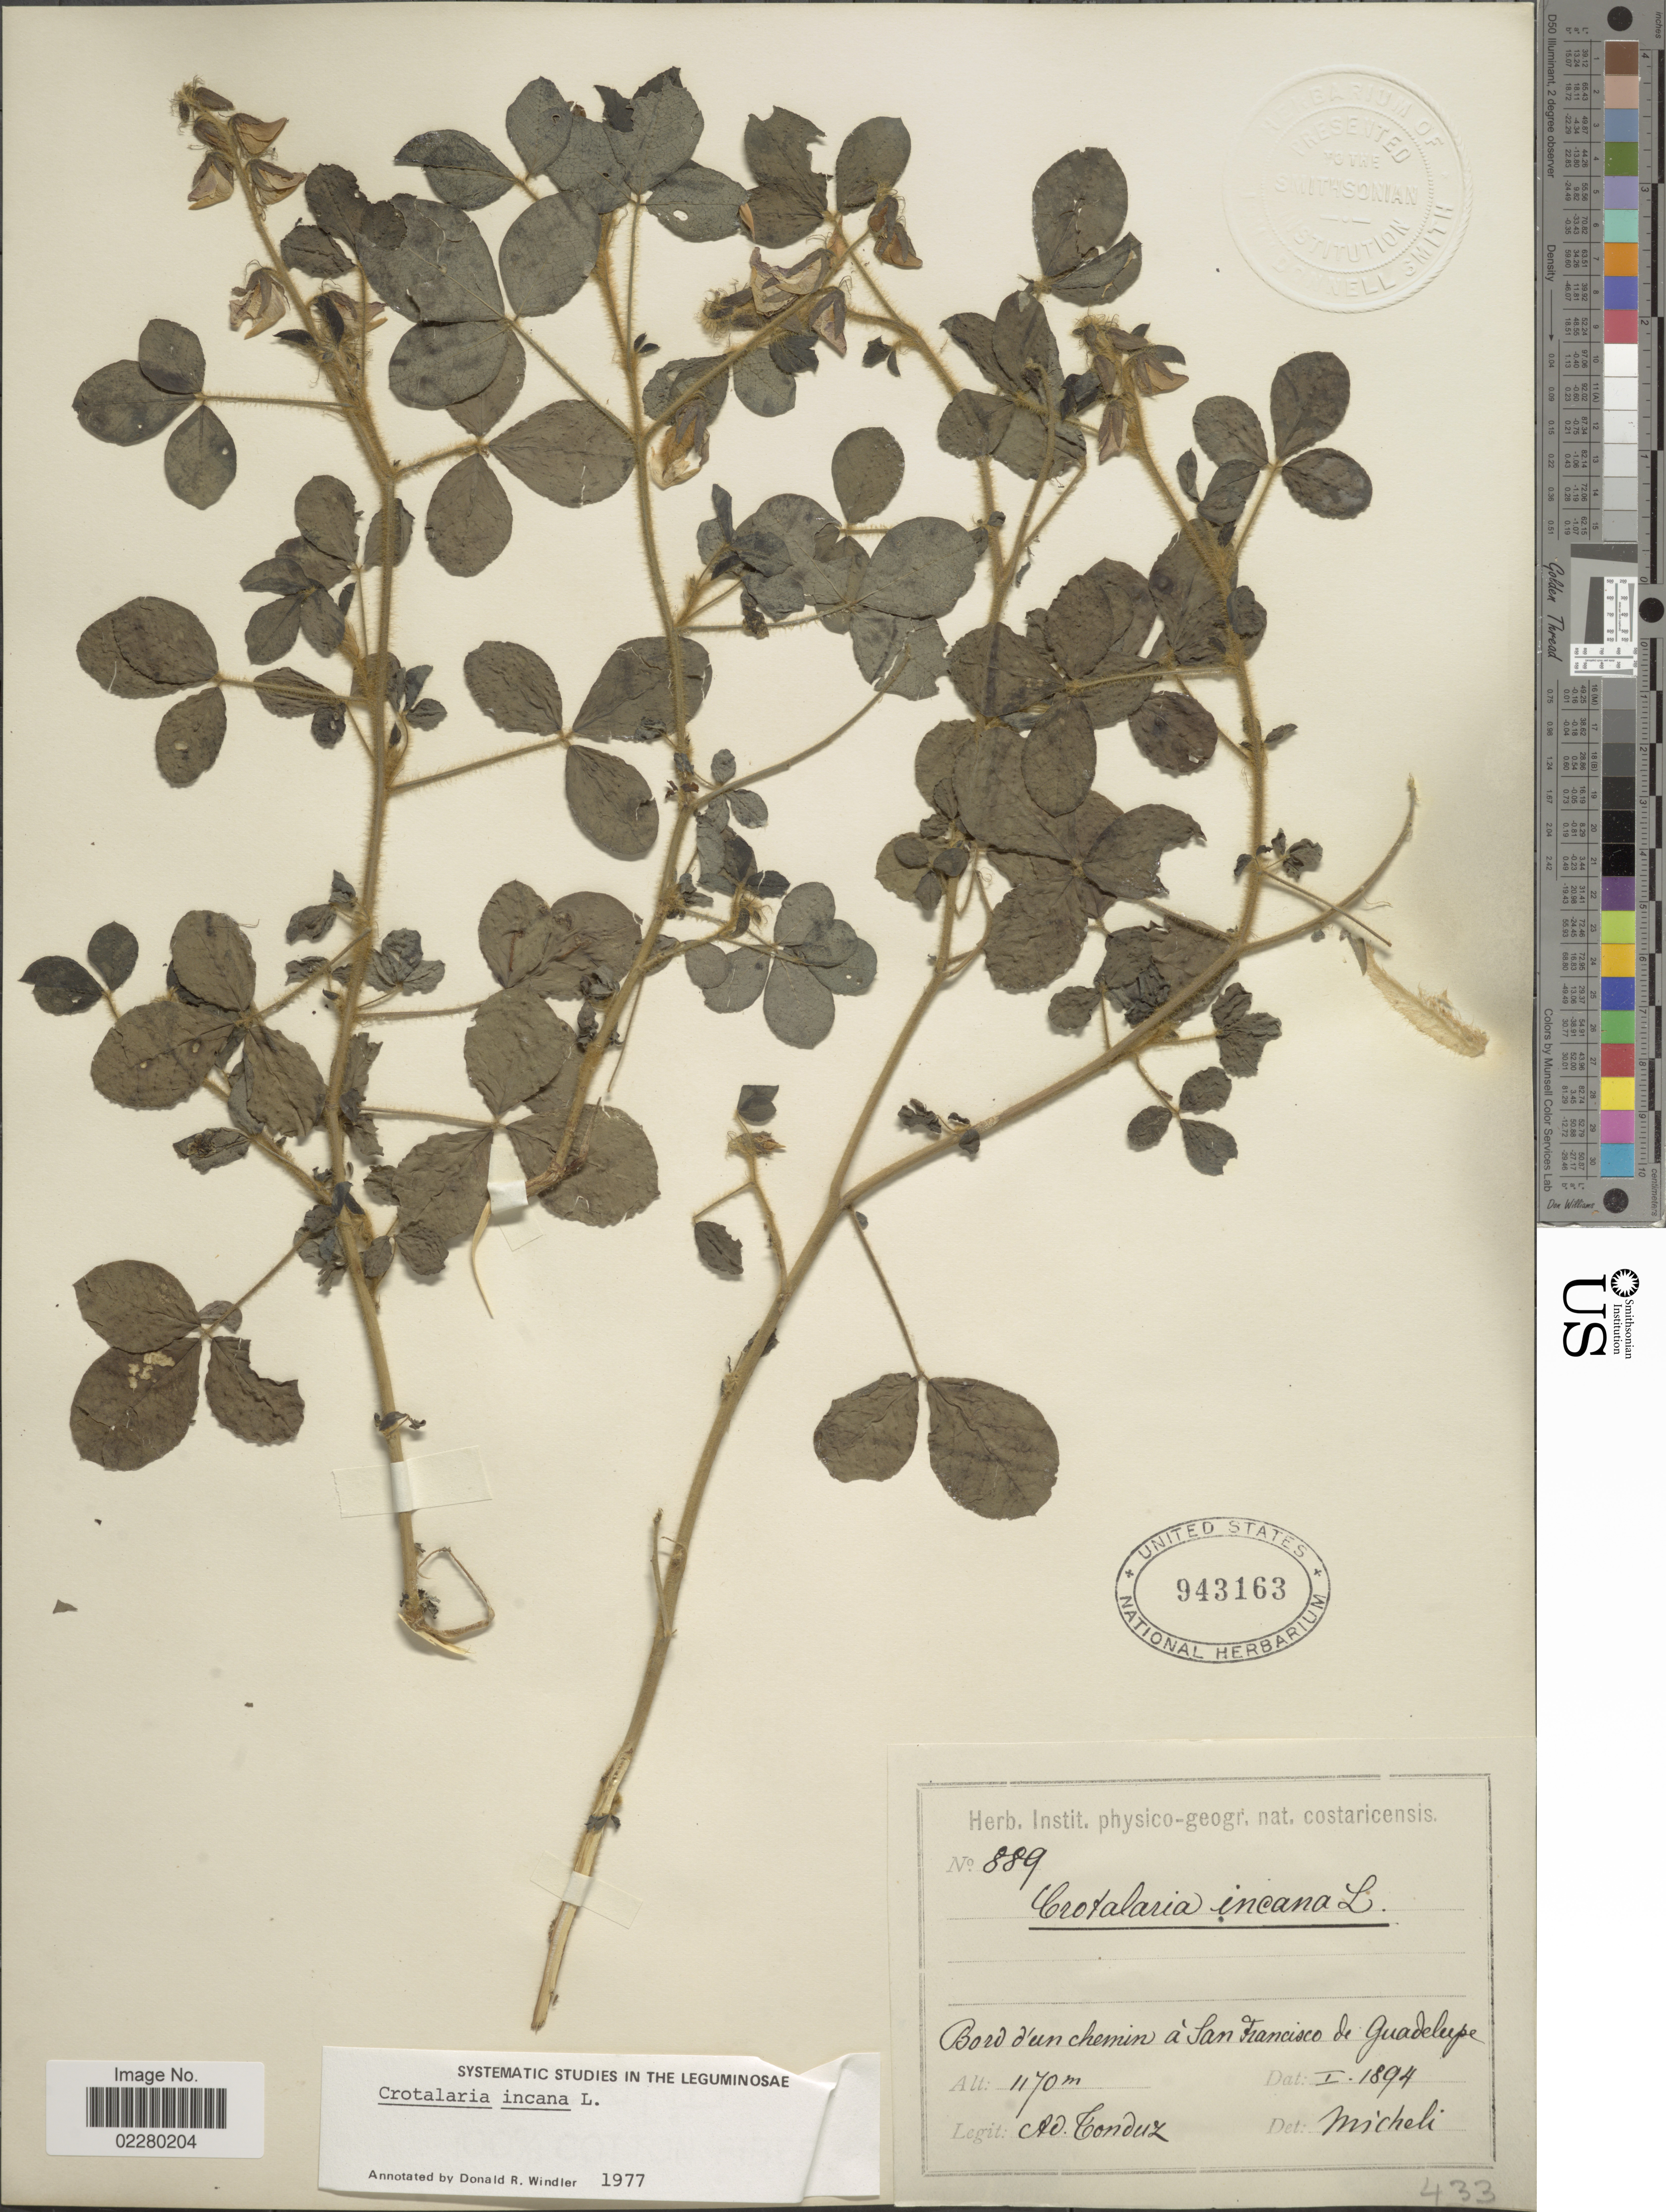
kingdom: Plantae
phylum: Tracheophyta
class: Magnoliopsida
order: Fabales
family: Fabaceae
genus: Crotalaria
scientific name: Crotalaria incana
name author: L.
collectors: A. Tonduz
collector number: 889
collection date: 1894-01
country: Costa Rica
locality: Bord d'un chemin à San Francisco de Guadelupe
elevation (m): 1170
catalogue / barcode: US 943163